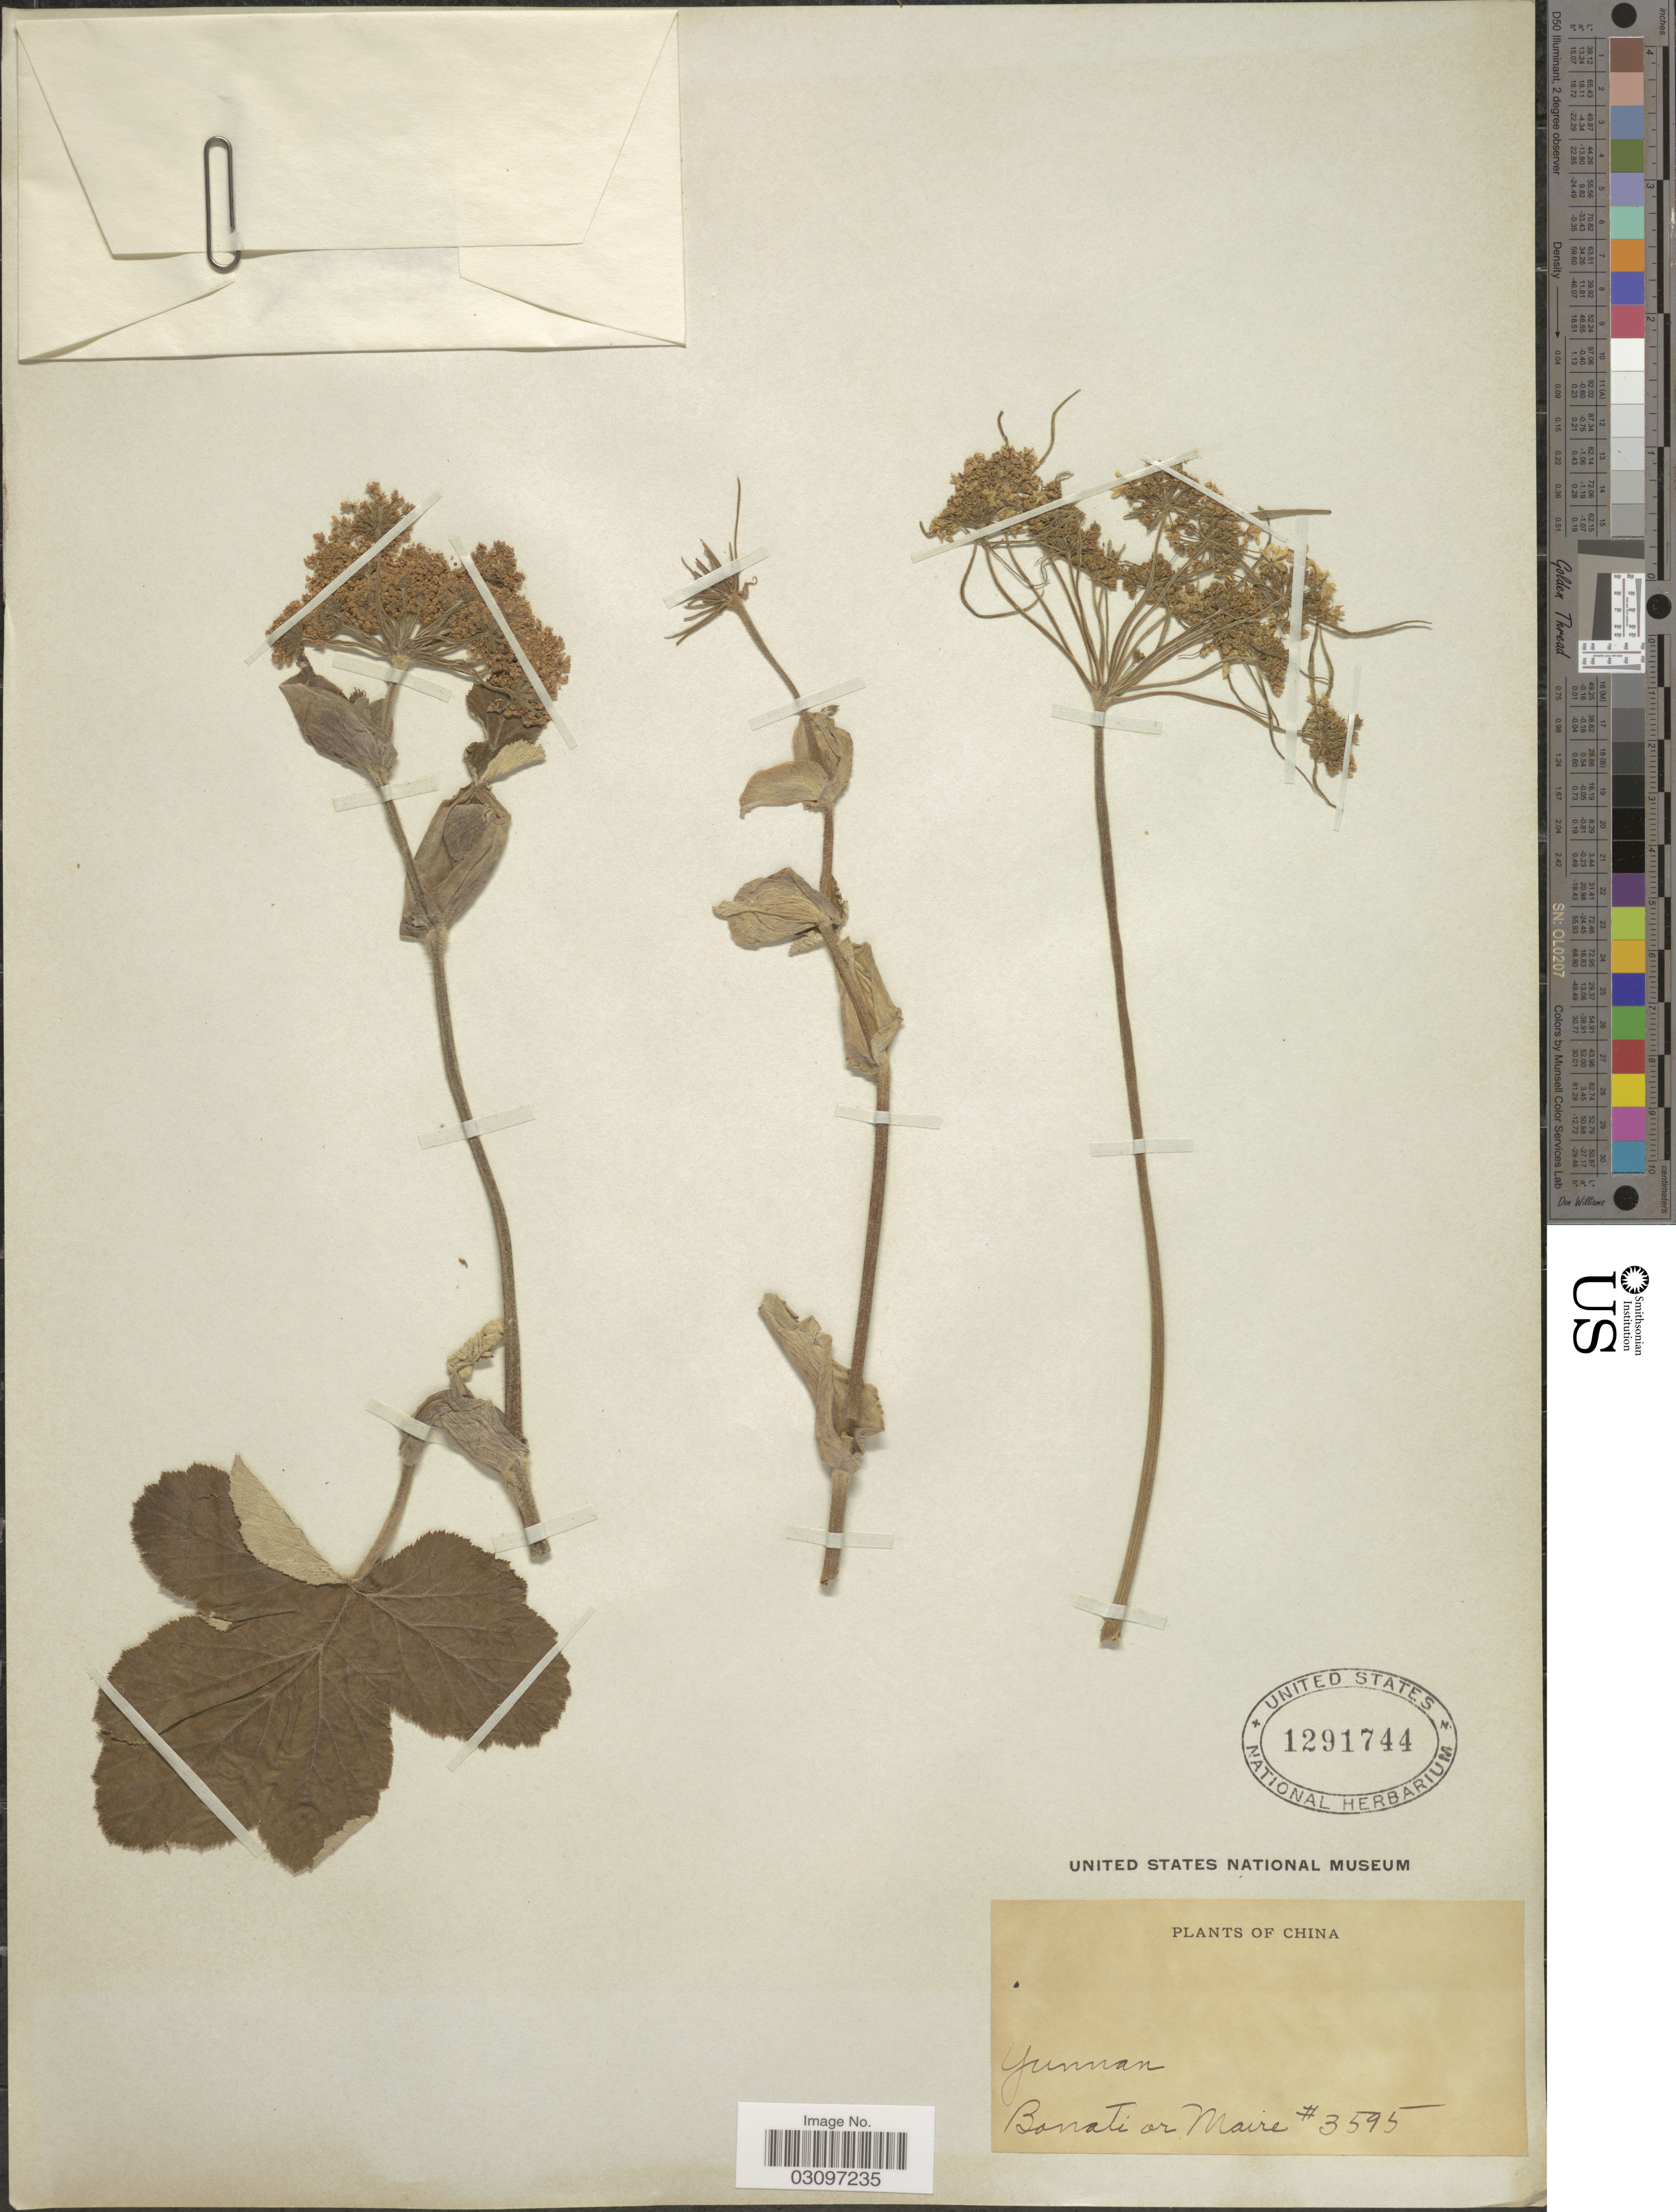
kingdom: Plantae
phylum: Tracheophyta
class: Magnoliopsida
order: Apiales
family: Apiaceae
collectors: -. Bonati & Maire, --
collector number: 3595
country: China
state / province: Yunnan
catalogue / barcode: US 1291744